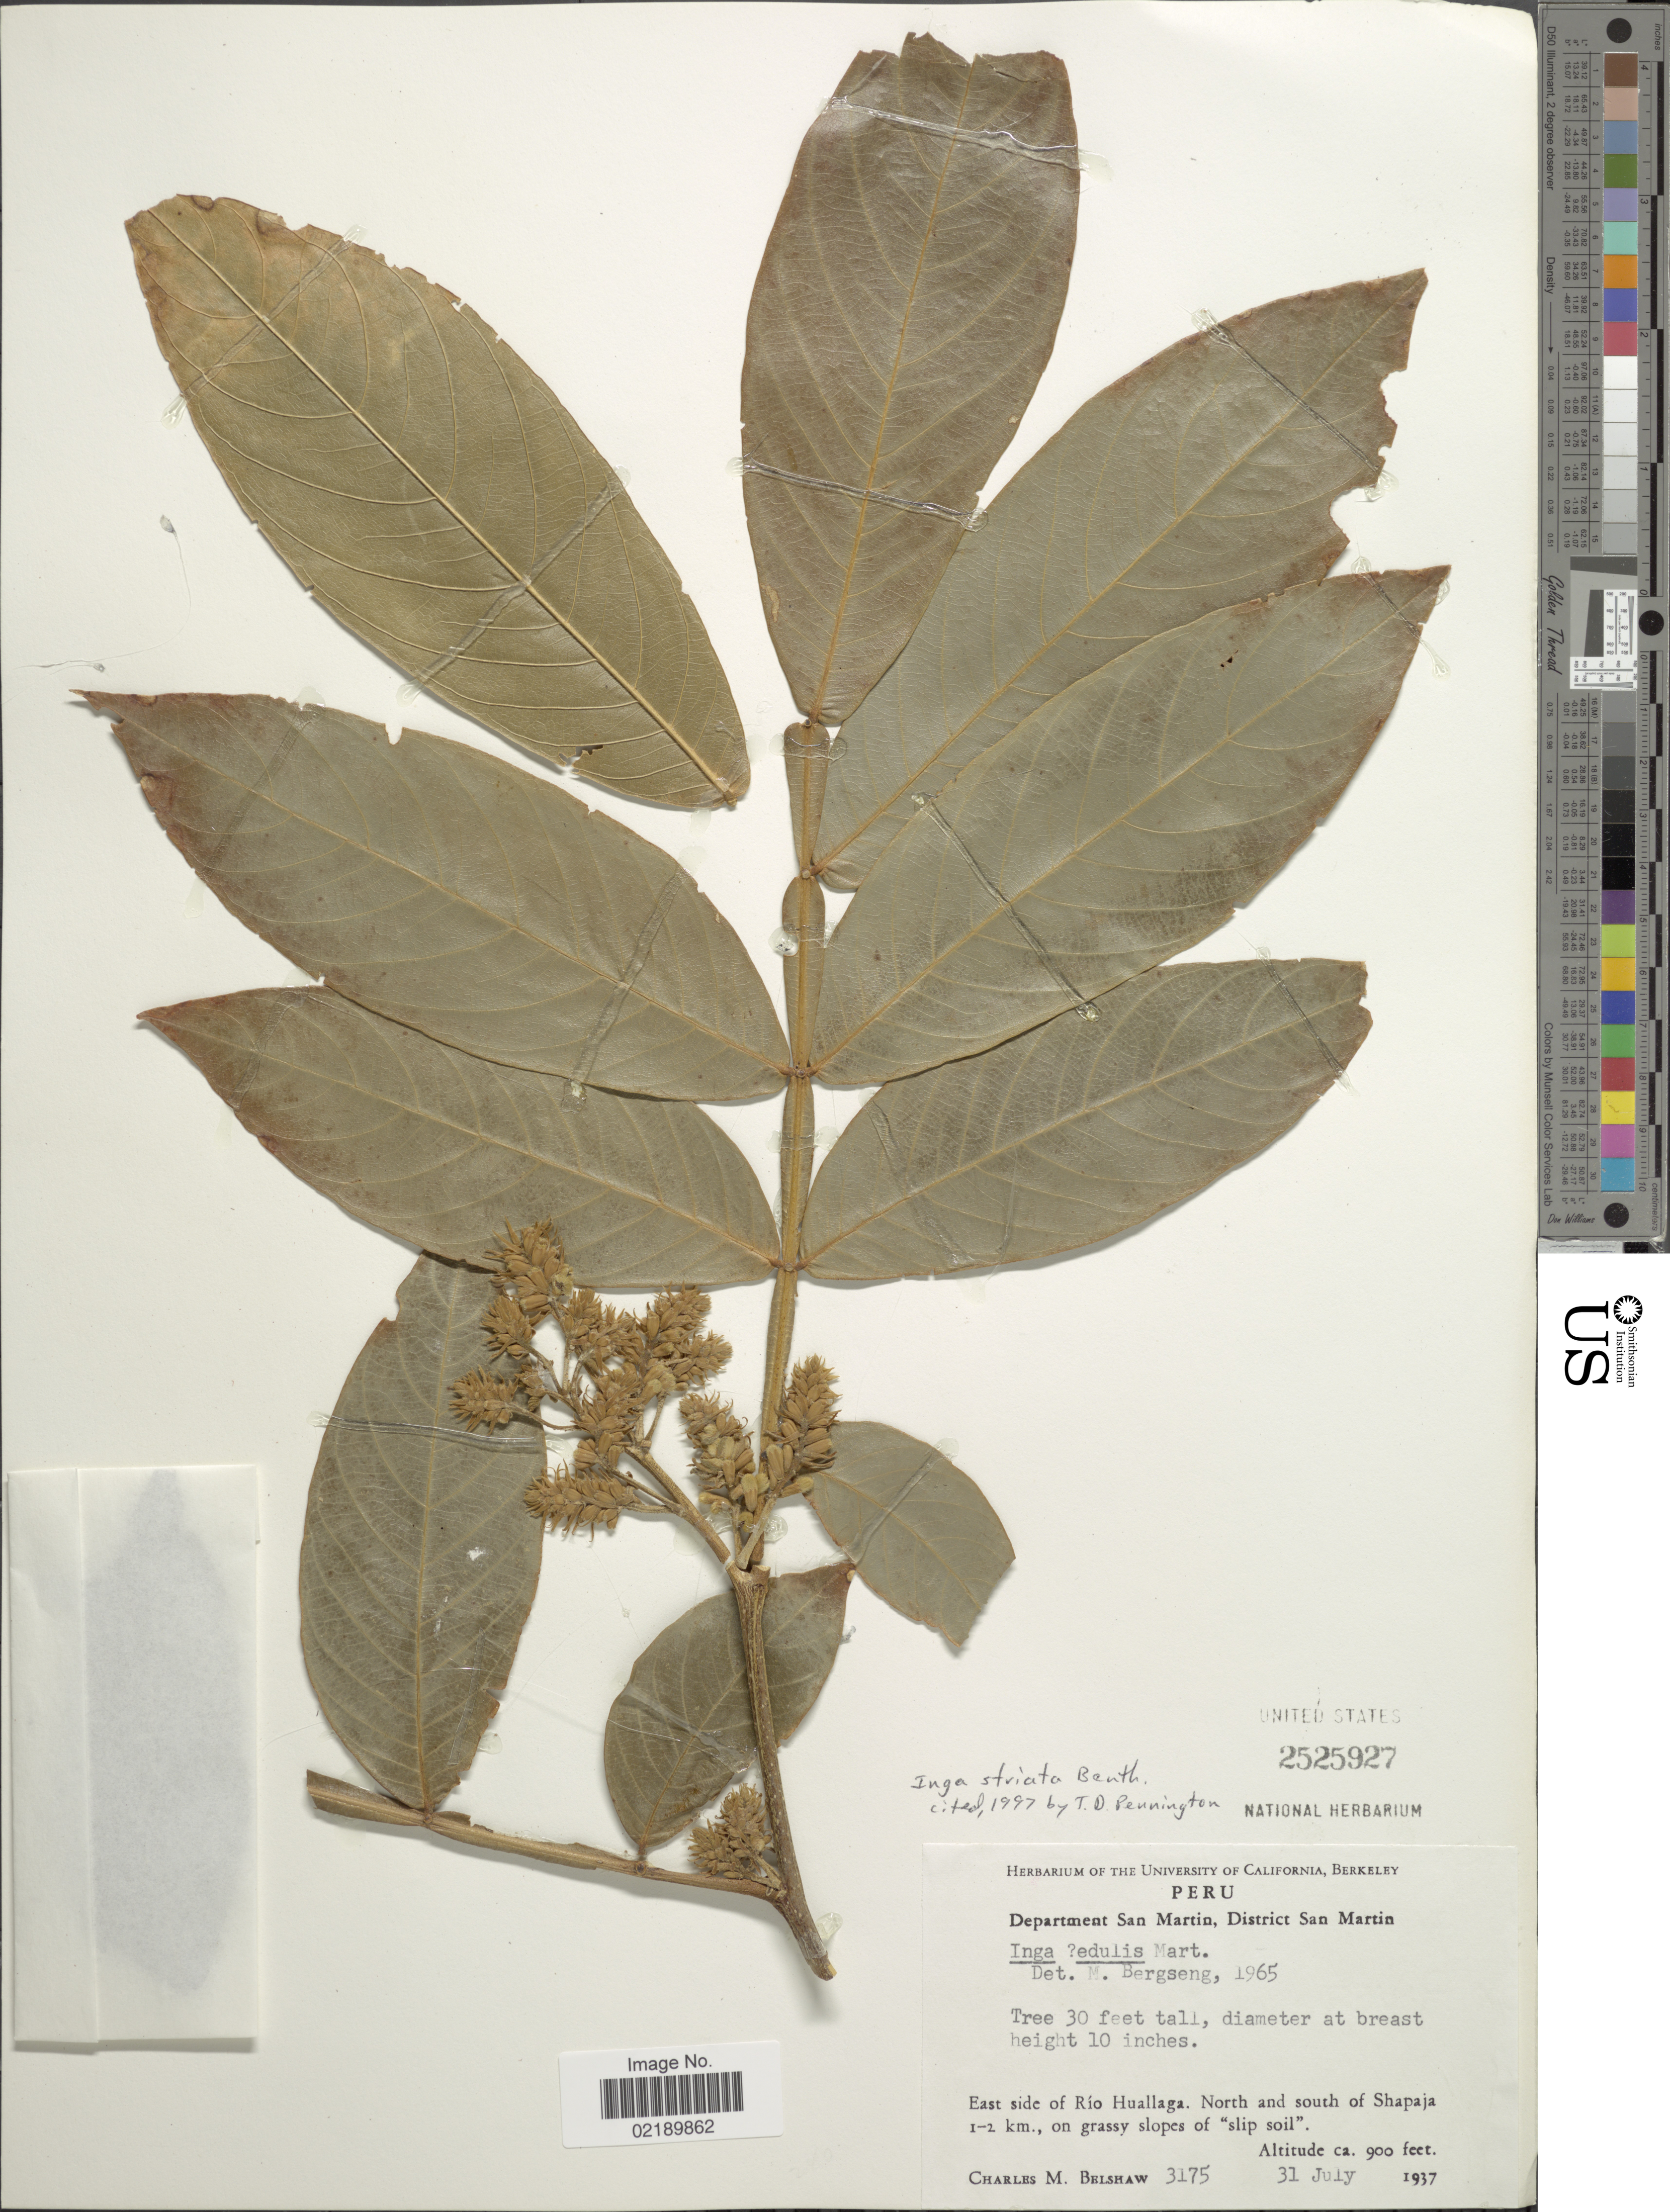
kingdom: Plantae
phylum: Tracheophyta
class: Magnoliopsida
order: Fabales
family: Fabaceae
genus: Inga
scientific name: Inga striata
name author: Benth.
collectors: C. Shaw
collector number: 3175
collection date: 1937-07-31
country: Peru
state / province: San Martín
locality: Department San Martin, east side of Ruo Huallaga, north and south of Shapaja, 1-2 km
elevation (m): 274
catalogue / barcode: US 2525927